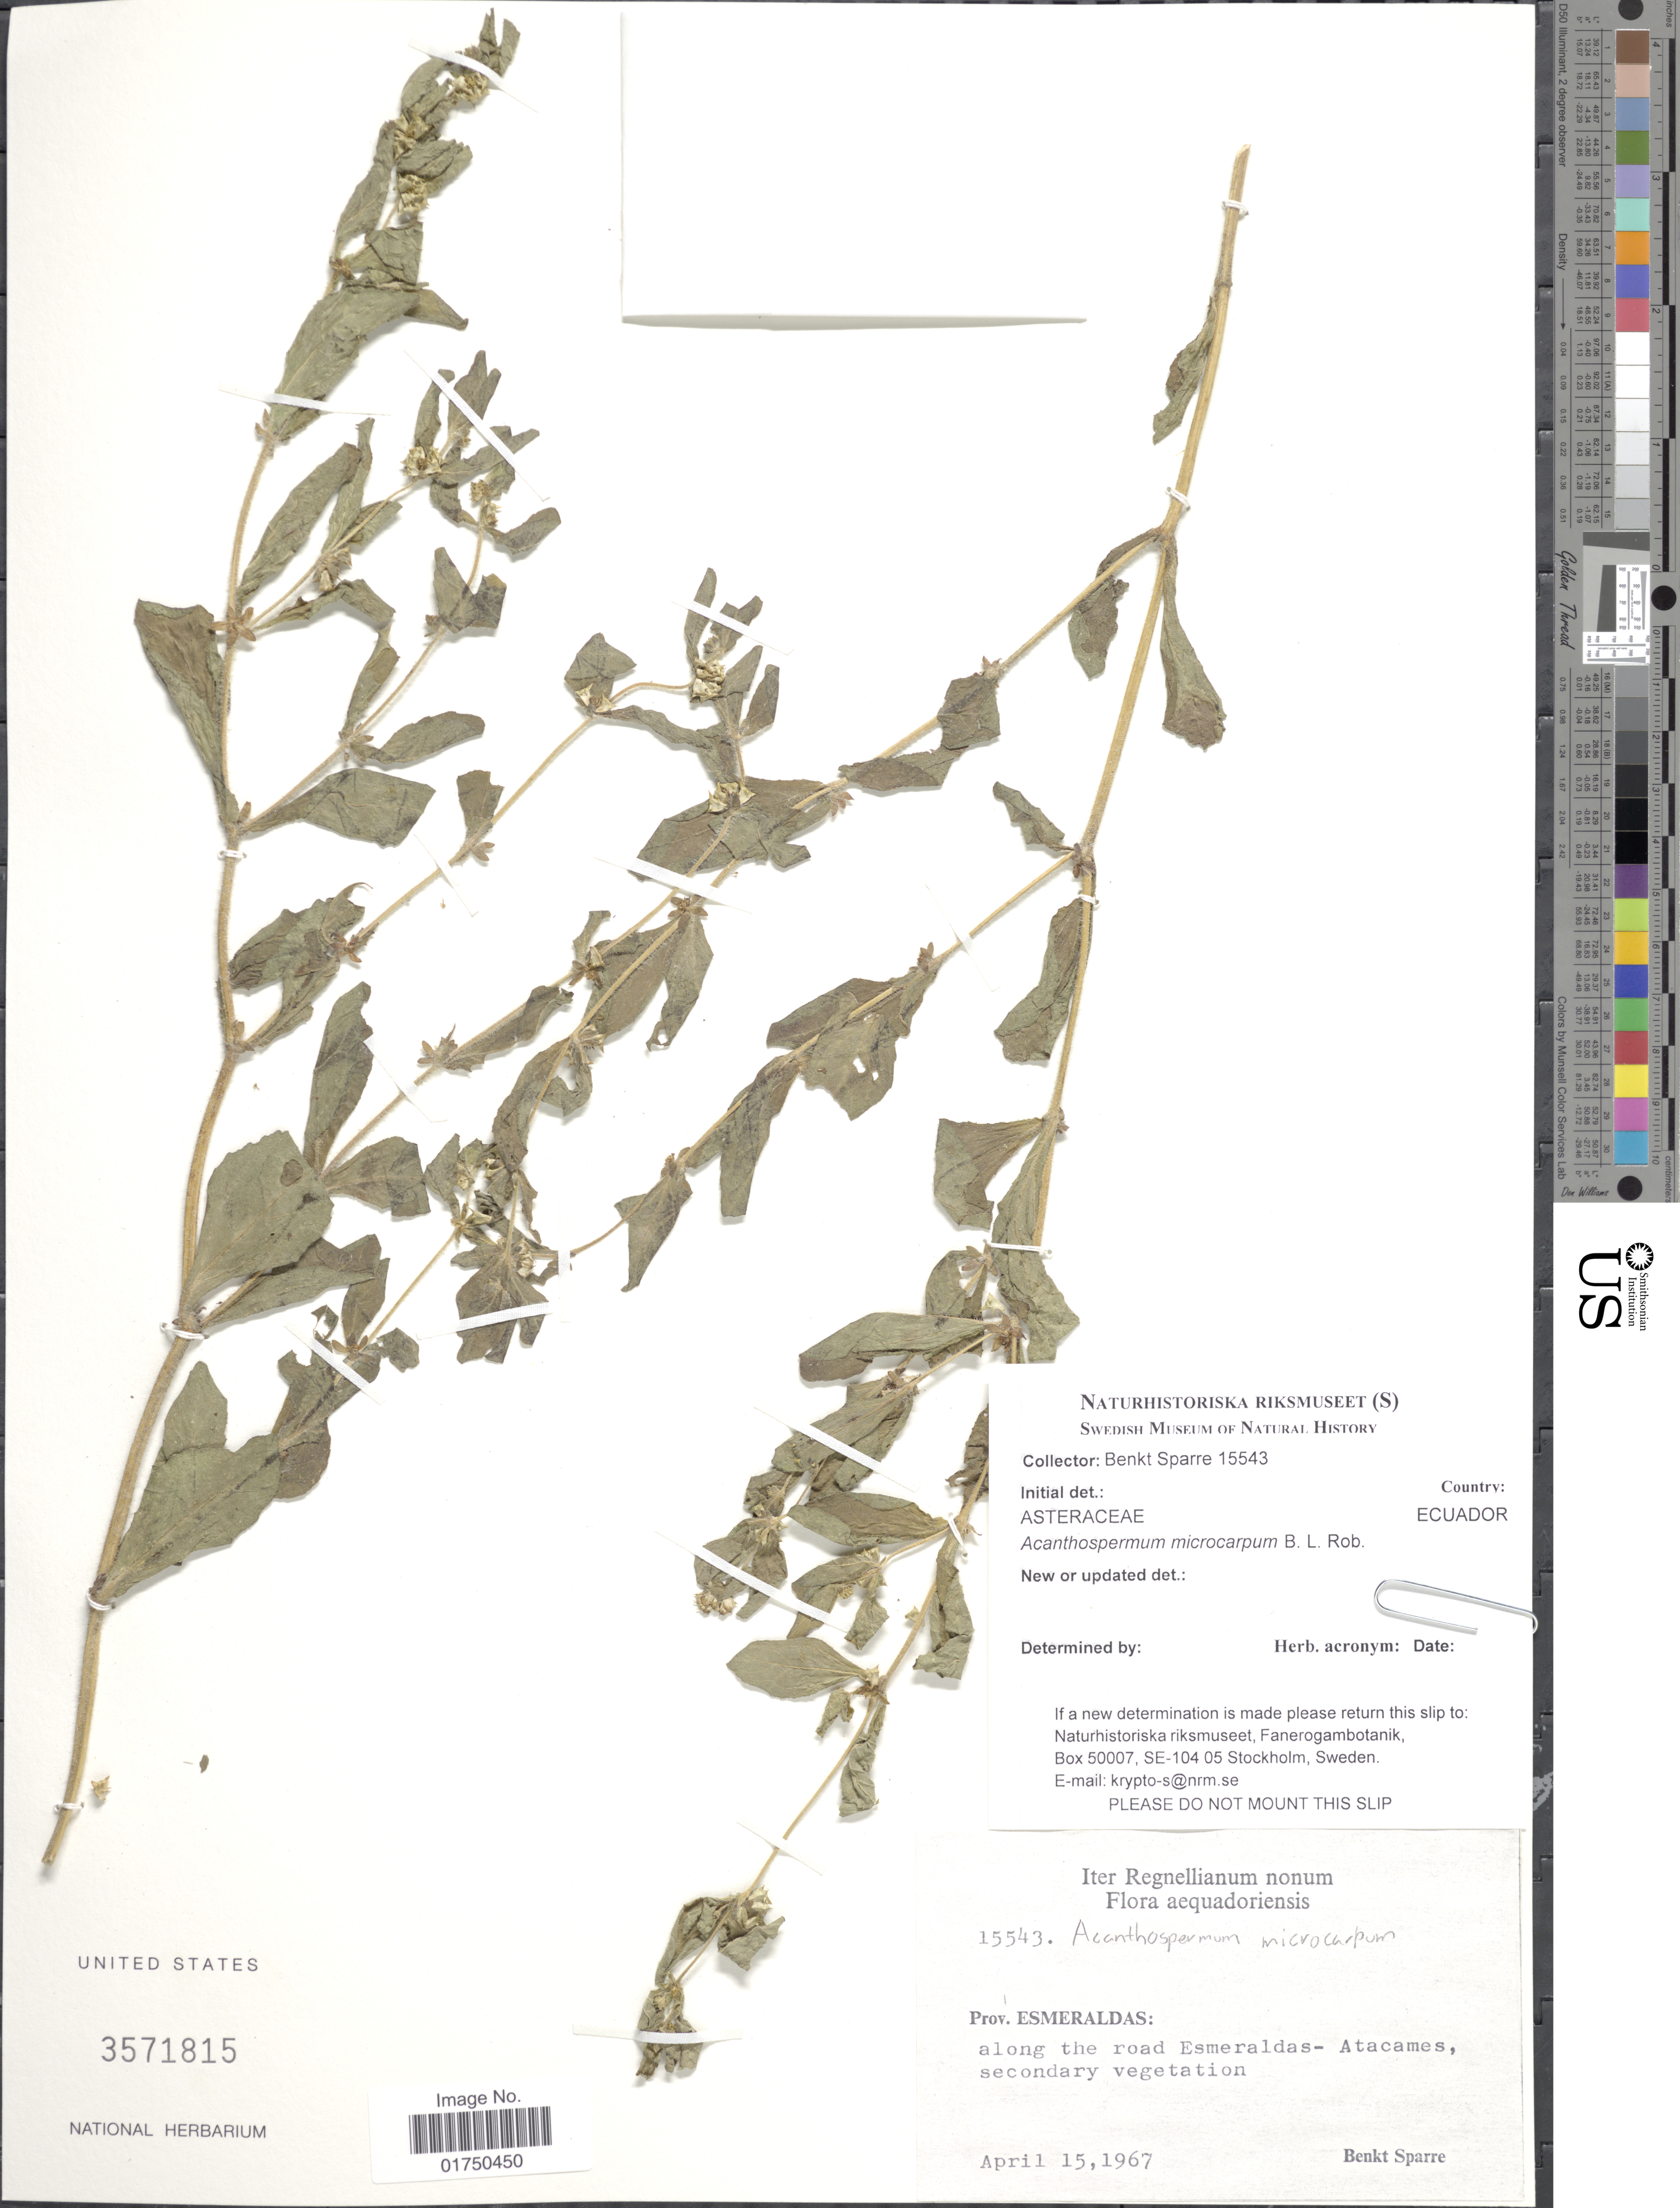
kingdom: Plantae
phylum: Tracheophyta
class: Magnoliopsida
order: Asterales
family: Asteraceae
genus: Acanthospermum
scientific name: Acanthospermum microcarpum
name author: B.L. Rob.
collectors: B. Sparre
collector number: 15543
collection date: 1967-04-15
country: Ecuador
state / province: Esmeraldas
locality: Prov. Esmeraldas: along the road Esmeraldas-Atacames, secondary vegetation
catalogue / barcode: US 3571815